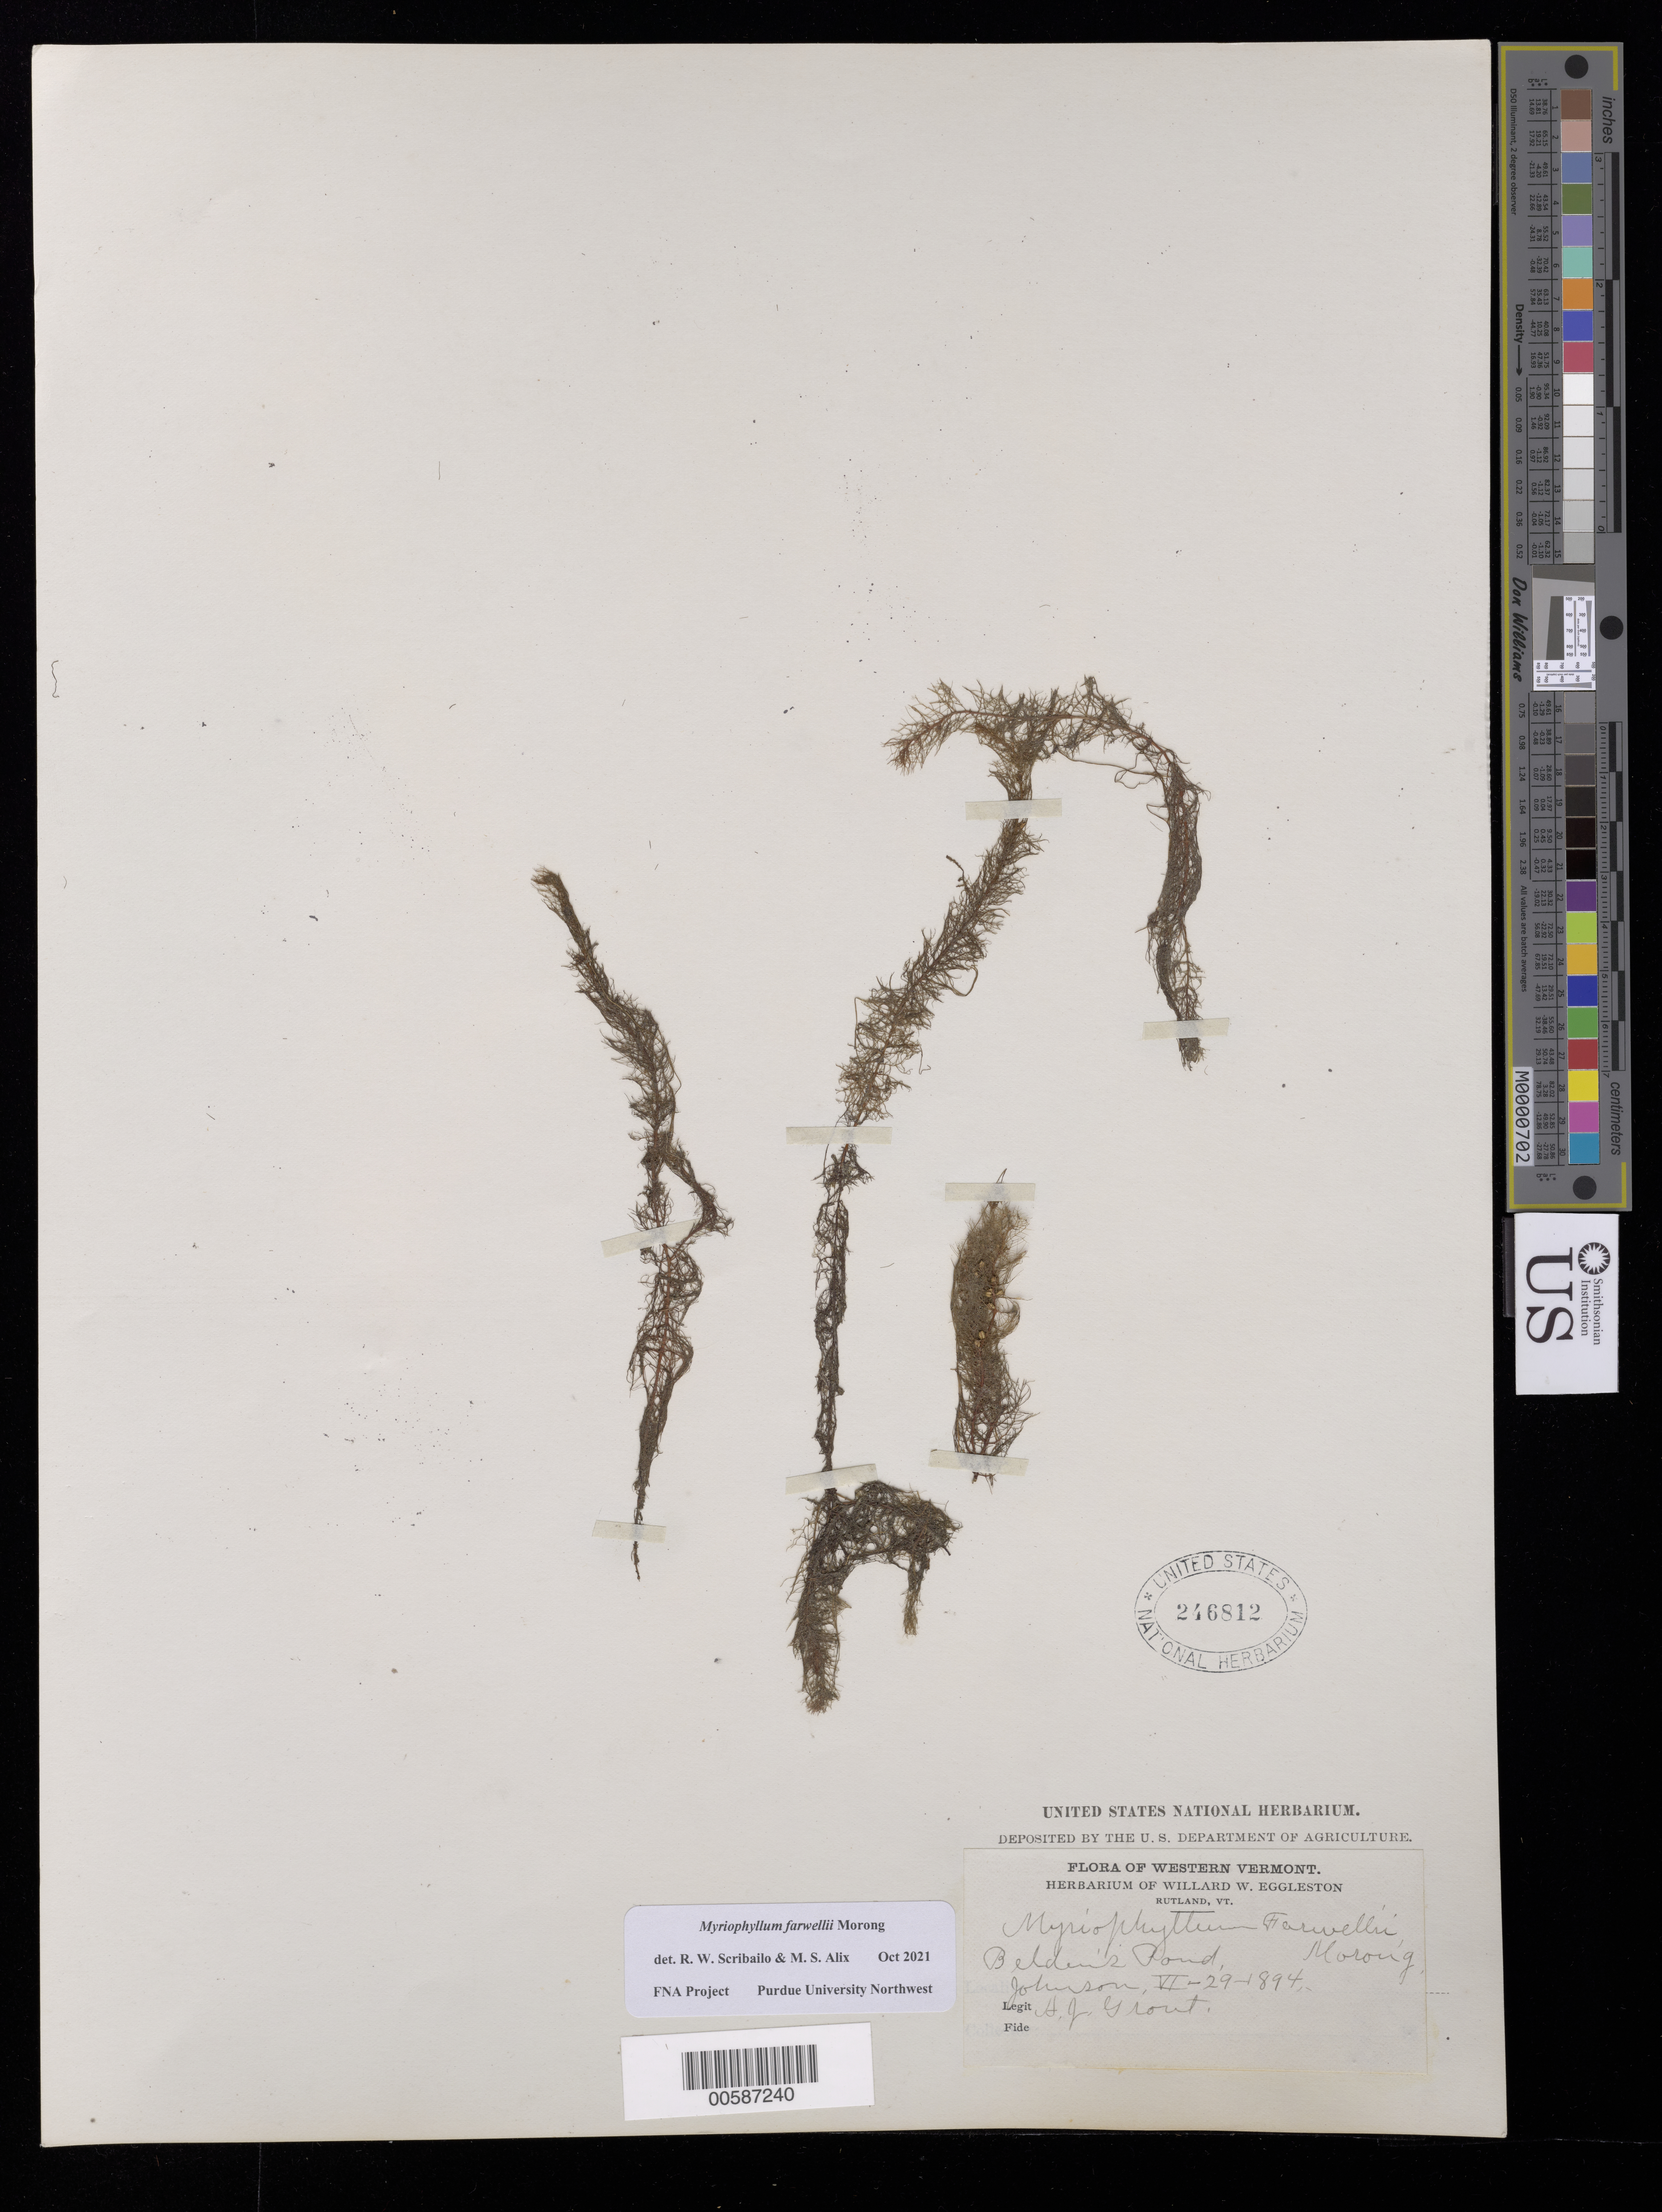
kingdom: Plantae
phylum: Tracheophyta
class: Magnoliopsida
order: Saxifragales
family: Haloragaceae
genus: Myriophyllum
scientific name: Myriophyllum farwellii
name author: Morong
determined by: Scribailo, R. W.; Alix, M. S.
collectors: H. J. Grout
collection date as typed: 29 Jun 1894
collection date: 1894-06-29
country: United States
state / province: Vermont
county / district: Rutland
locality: Rutland, Belden's Pond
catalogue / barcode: US 246812